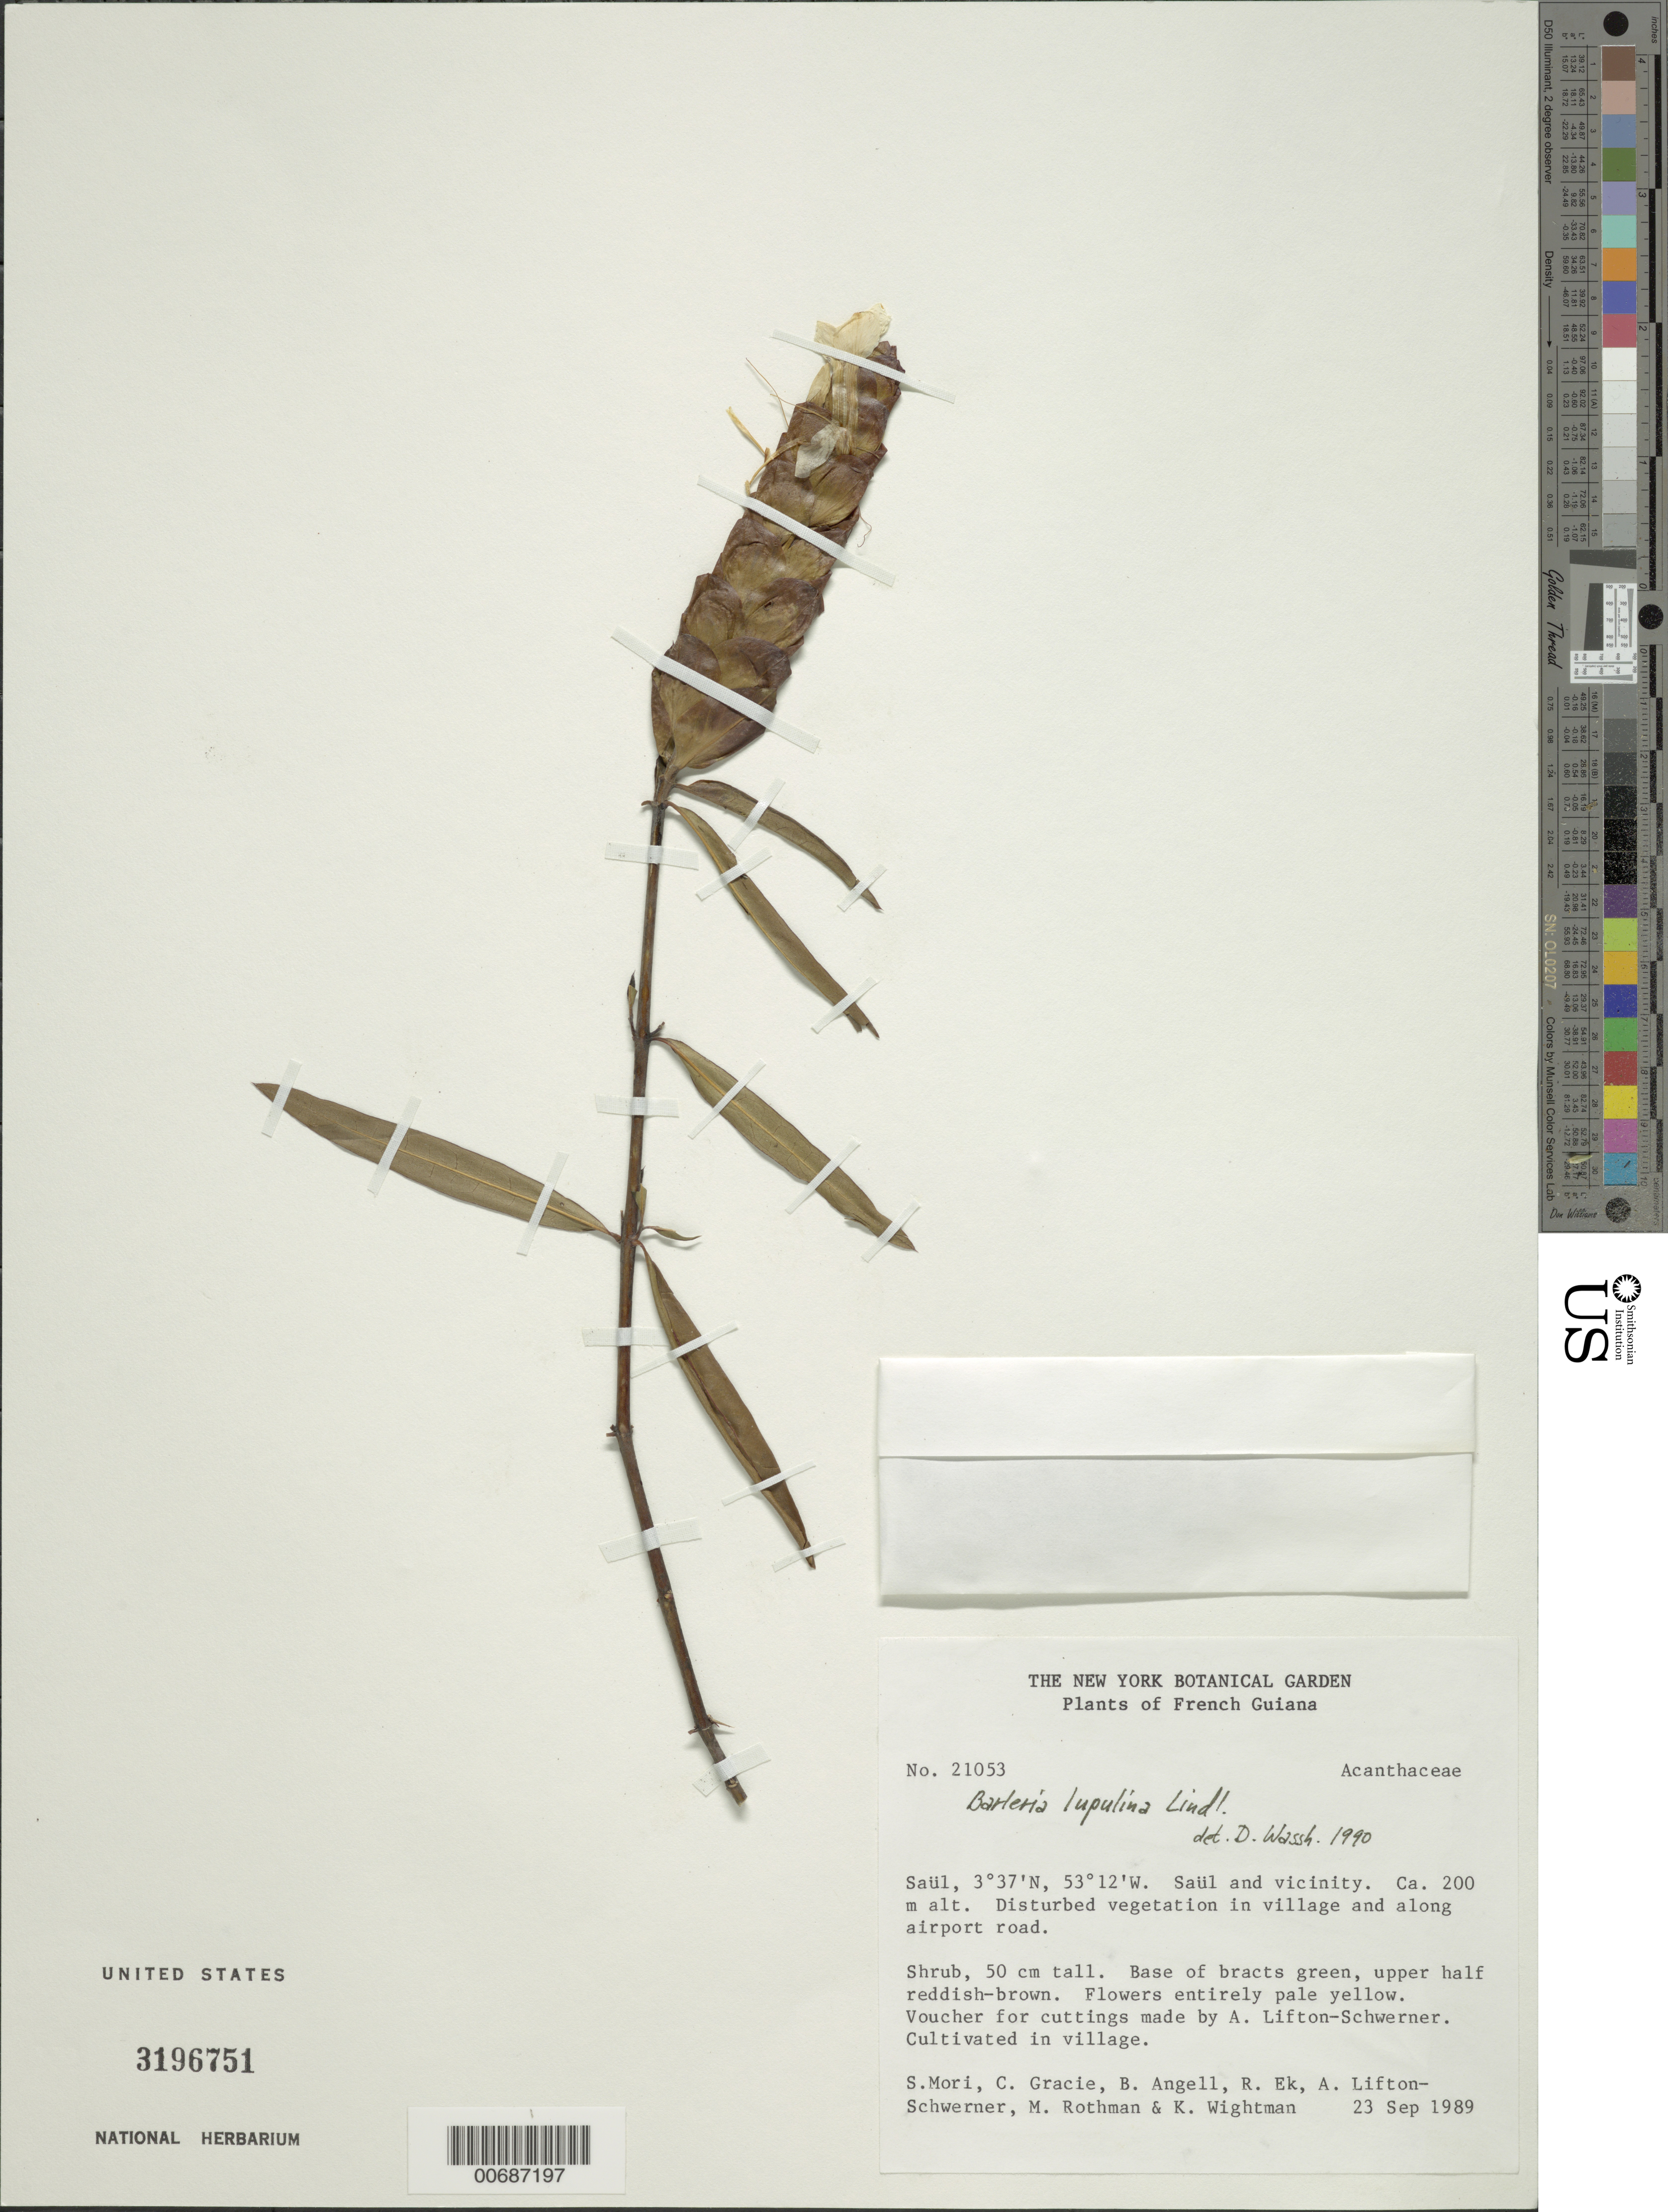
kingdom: Plantae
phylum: Tracheophyta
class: Magnoliopsida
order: Lamiales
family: Acanthaceae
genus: Barleria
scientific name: Barleria lupulina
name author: Lindl.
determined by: Wasshausen, Dieter C., (BOT), Smithsonian Institution - National Museum of Natural History (UNITED STATES)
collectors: S. Mori, C. A. Gracie, Bobbi Angell, R. Ek & A. Liston-Schwerner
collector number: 21053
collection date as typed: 23-Sep-89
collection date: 1989-09-23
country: French Guiana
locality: Saül and vic.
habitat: Disturbed vegetation in village and along airport road.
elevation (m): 200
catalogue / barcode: US 3196751